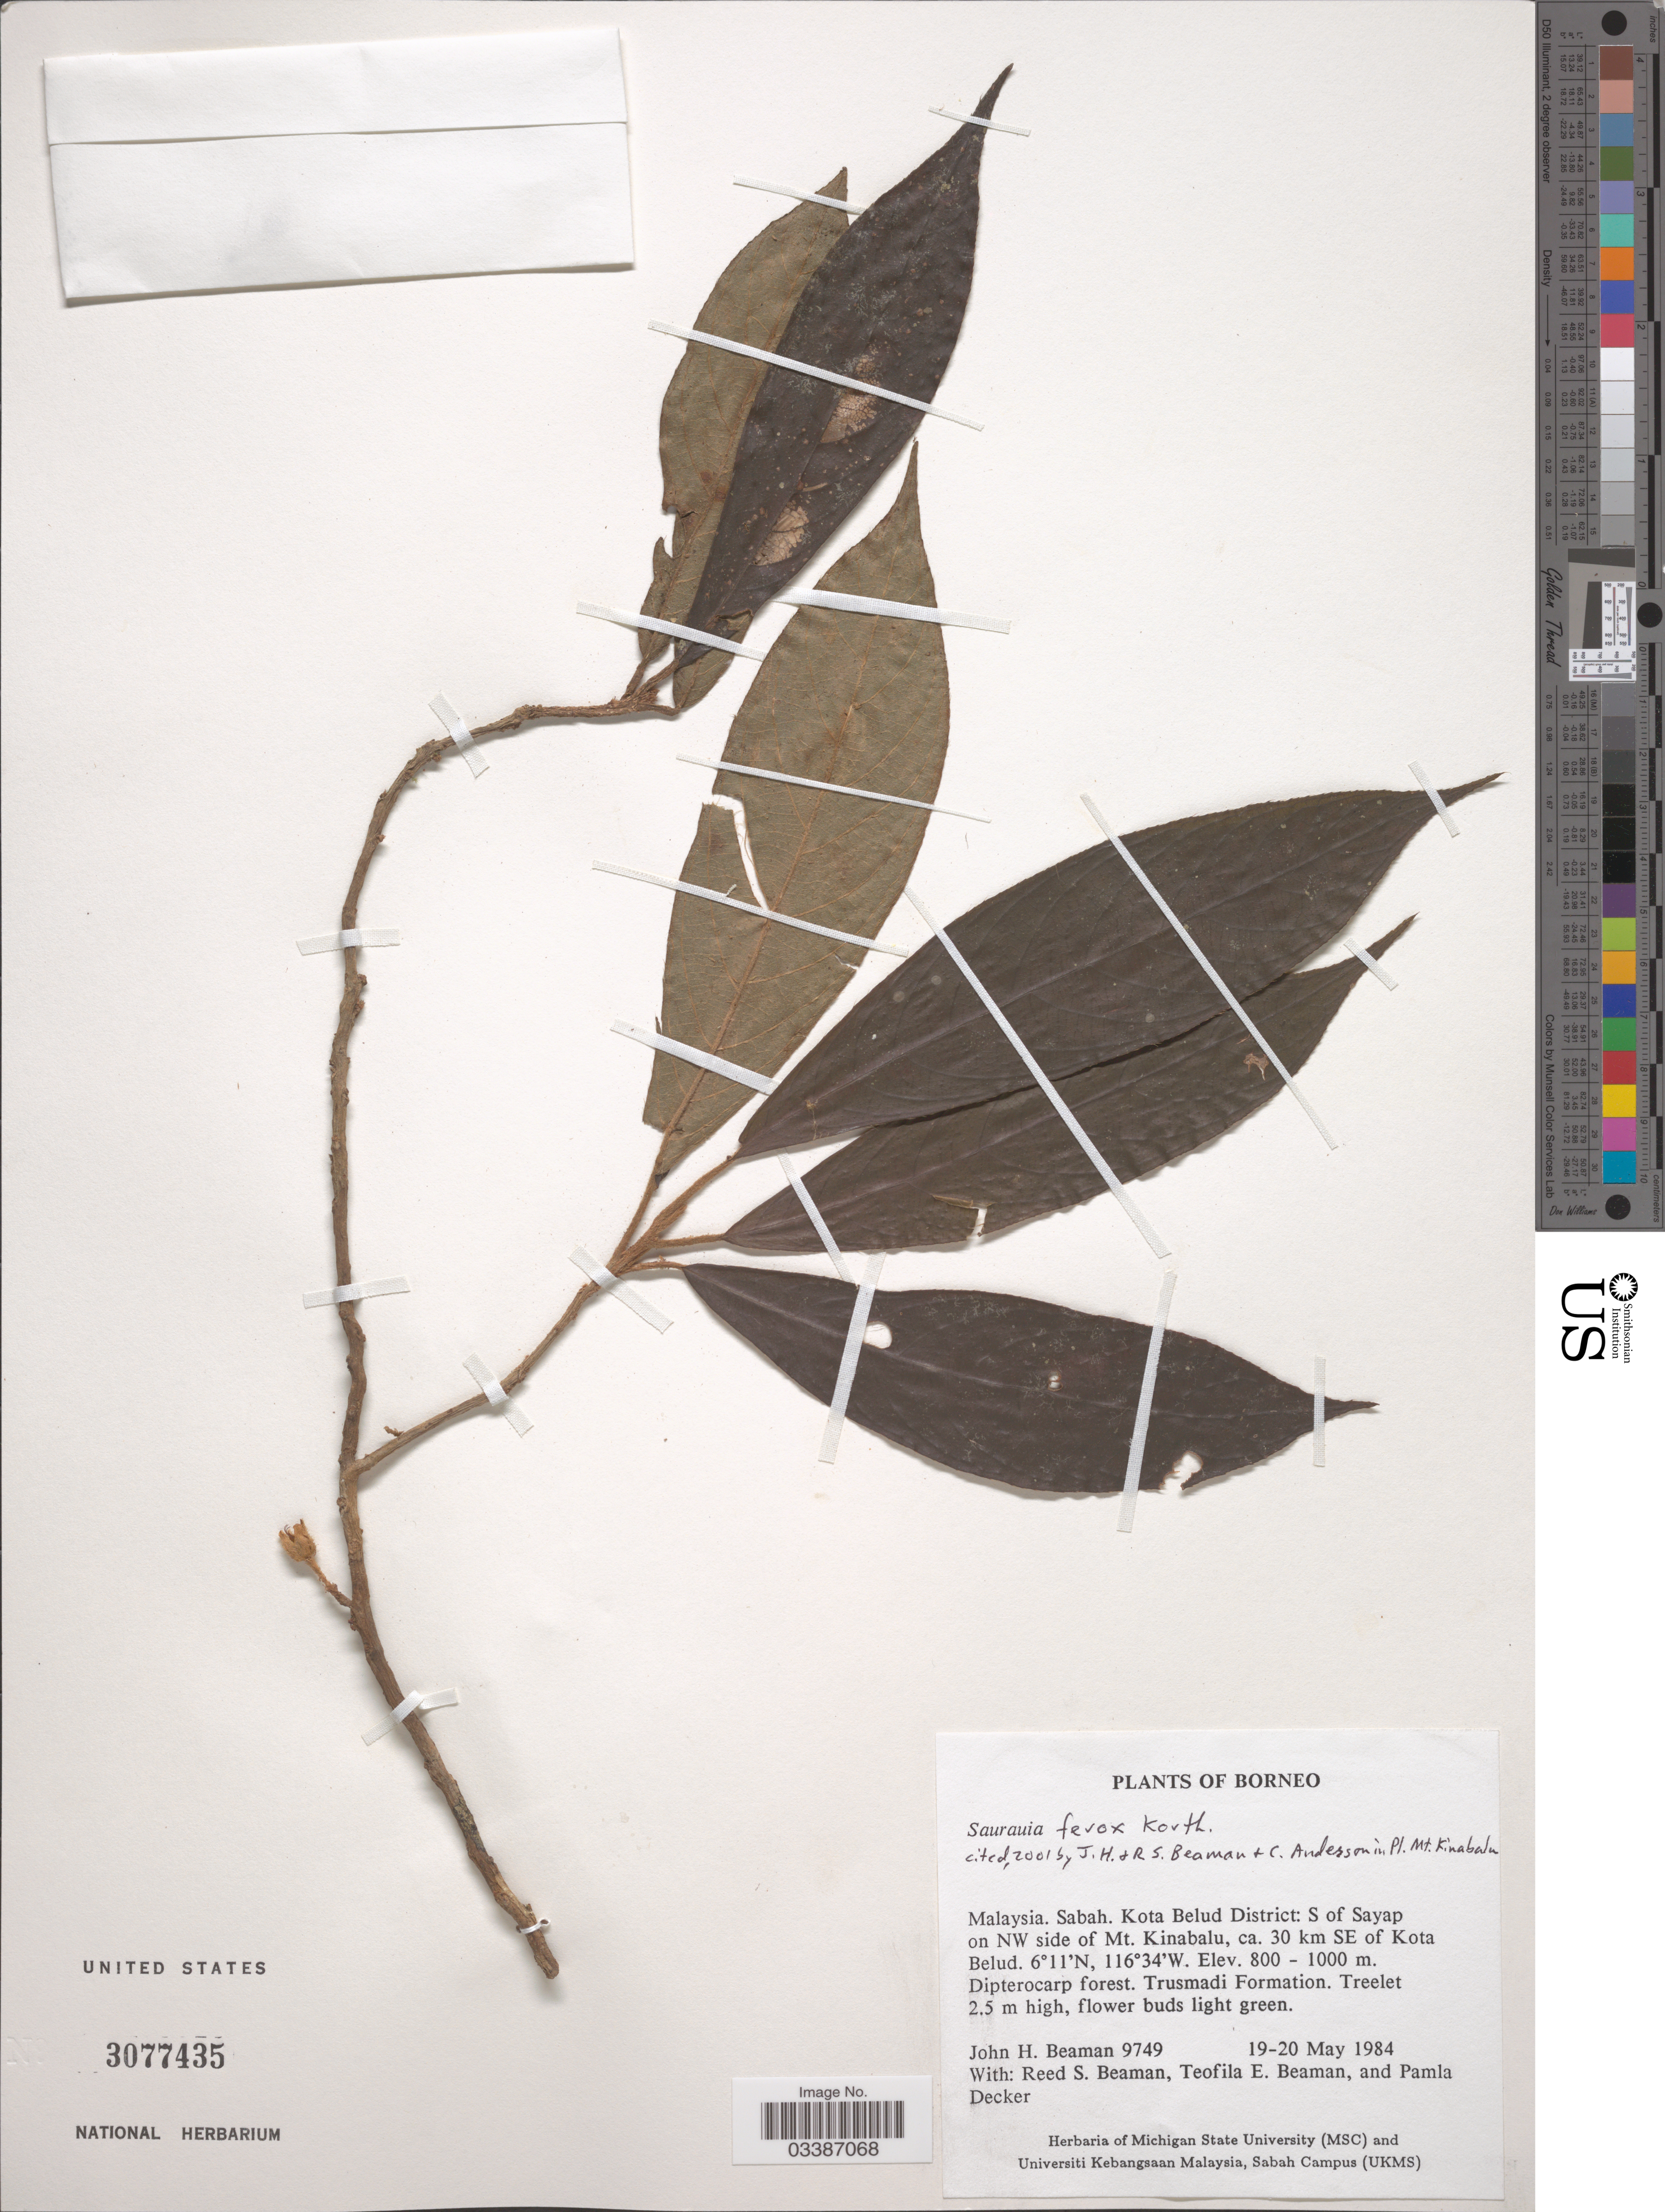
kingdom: Plantae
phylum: Tracheophyta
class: Magnoliopsida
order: Ericales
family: Actinidiaceae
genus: Saurauia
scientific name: Saurauia ferox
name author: Korth.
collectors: J. H. Beaman, R. S. Beaman, T. E. Beaman & P. Decker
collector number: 9749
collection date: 1984-05-19/1984-05-20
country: Malaysia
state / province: Sabah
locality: Borneo. Kota Belud District: S of Sayap on NW side of Mt. Kinabalu, ca. 30 km SE of Kota Belud.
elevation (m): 800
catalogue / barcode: US 3077435